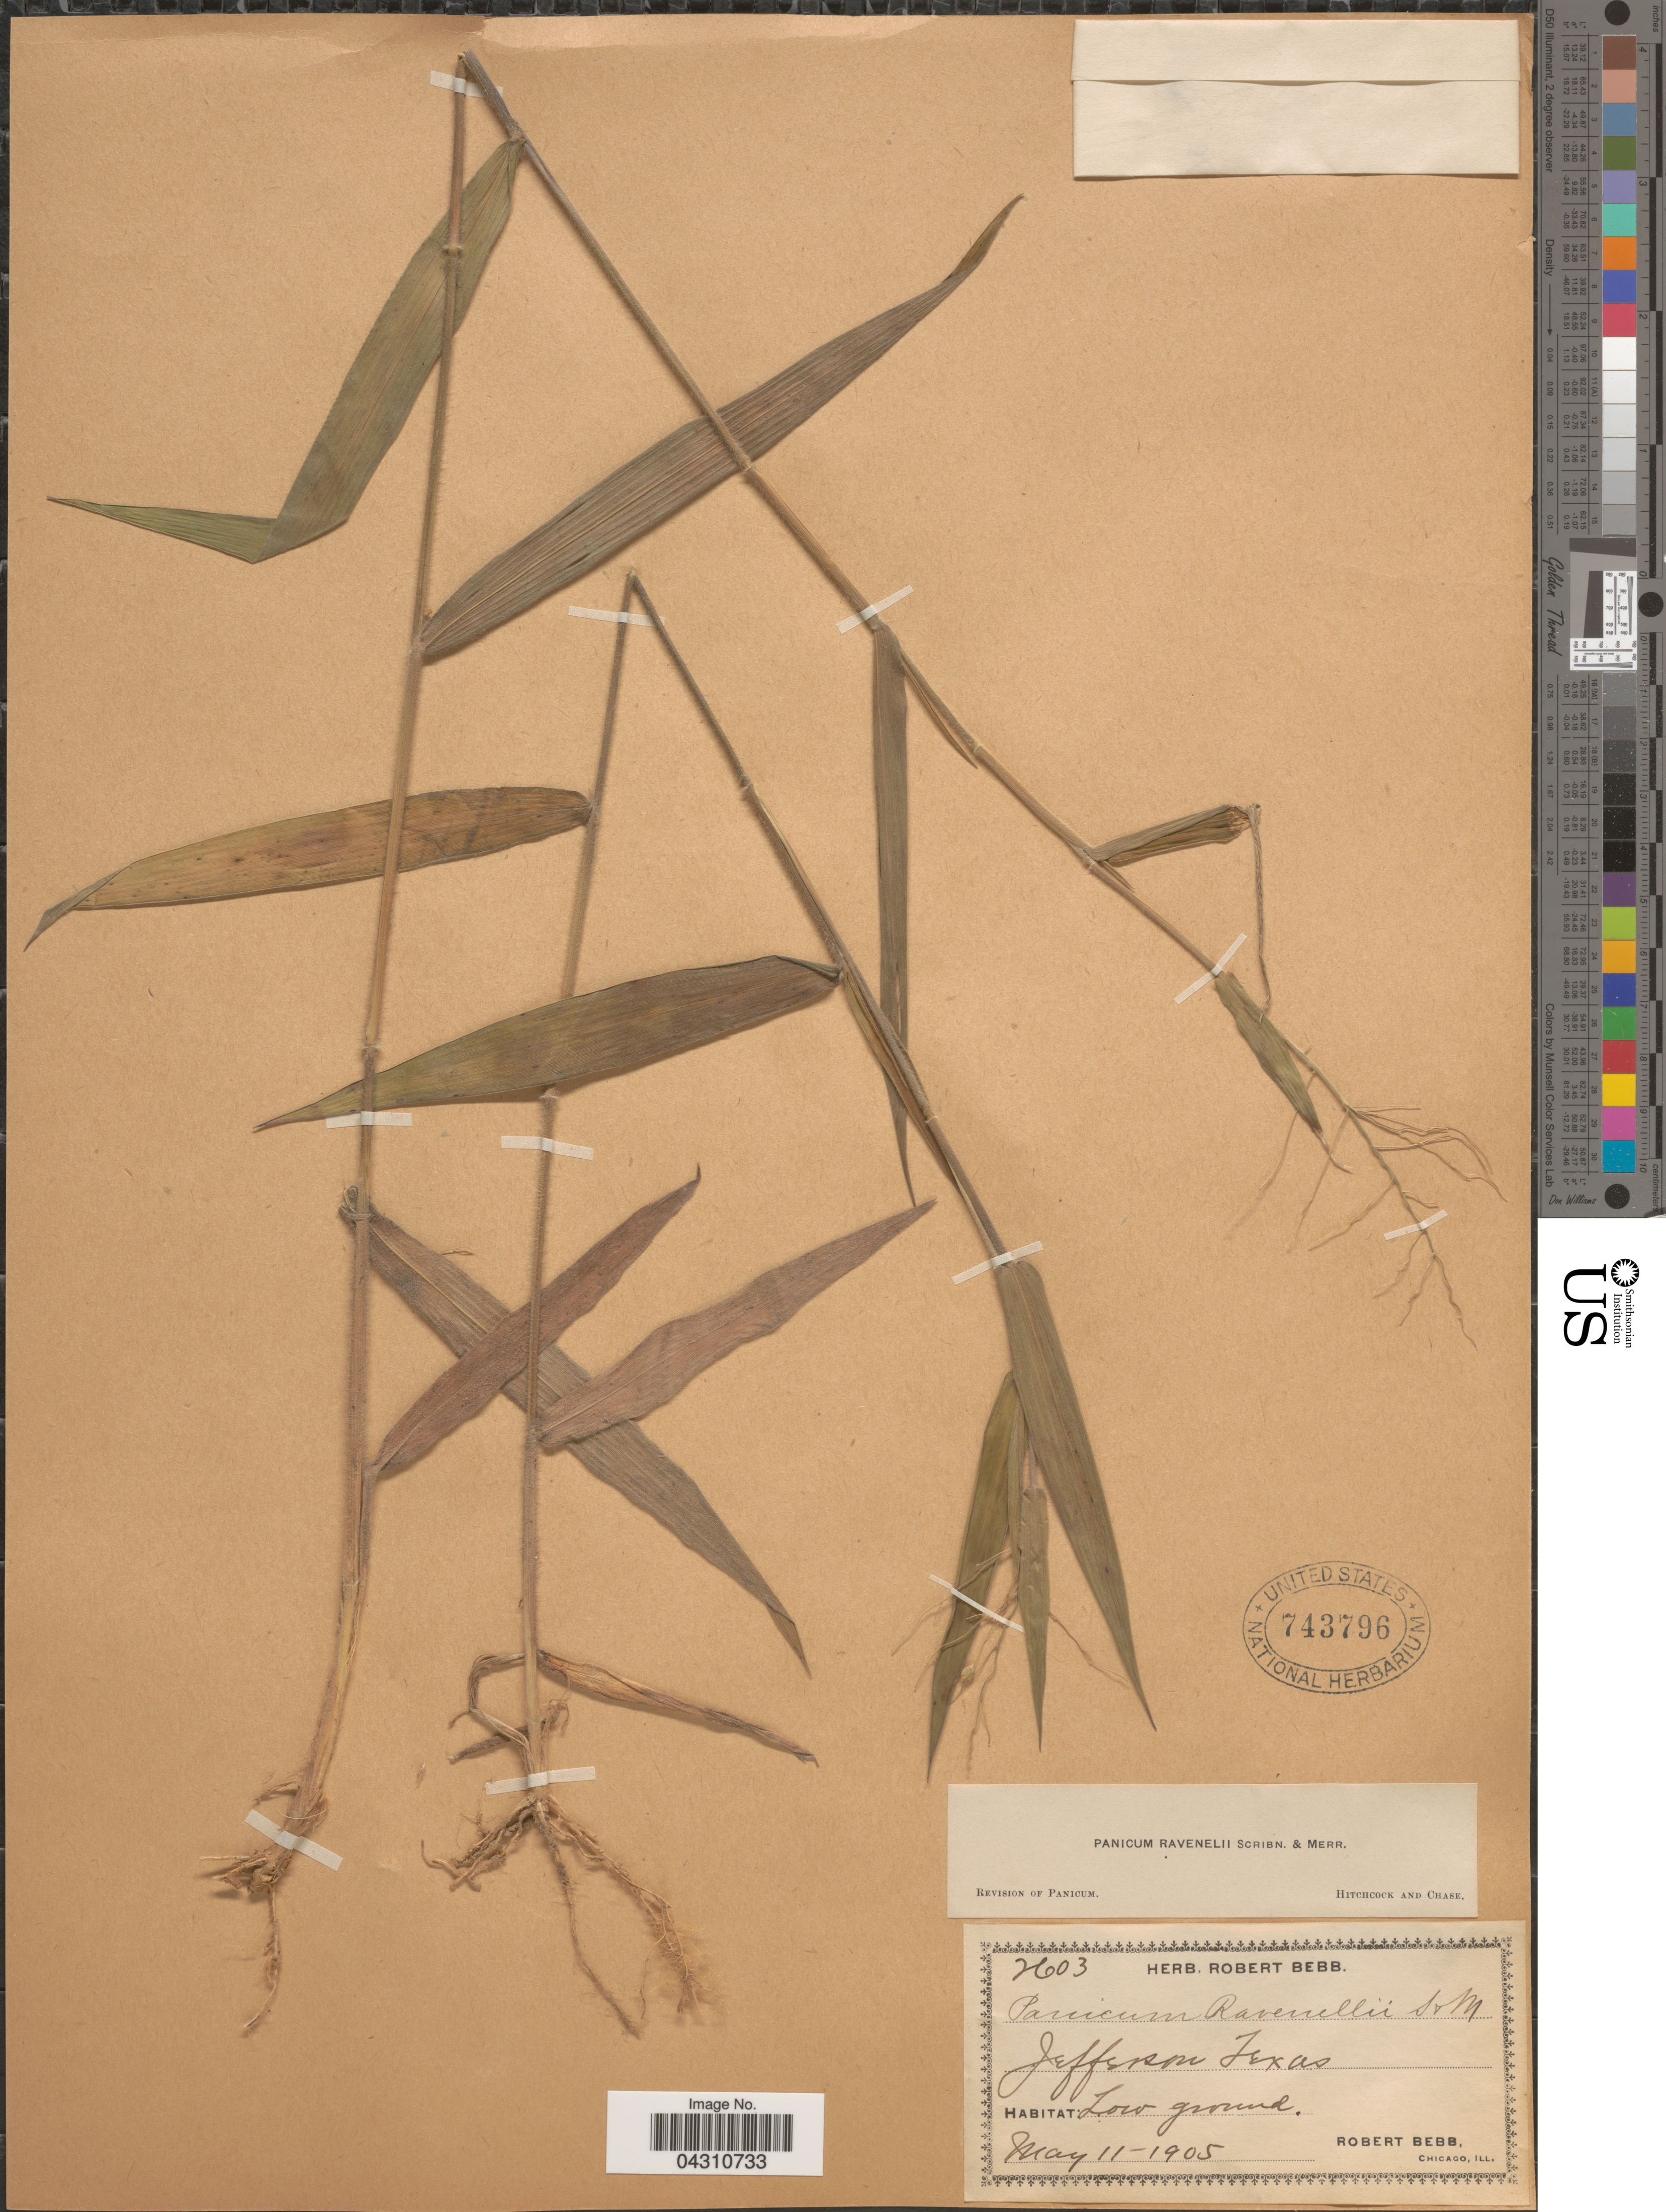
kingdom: Plantae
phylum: Tracheophyta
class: Liliopsida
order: Poales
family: Poaceae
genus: Dichanthelium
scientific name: Dichanthelium ravenelii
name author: (Scribn. & Merr.) Gould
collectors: R. Bebb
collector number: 2603*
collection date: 1905-05-11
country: United States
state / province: Texas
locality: Jefferson. Low ground.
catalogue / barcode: US 743796